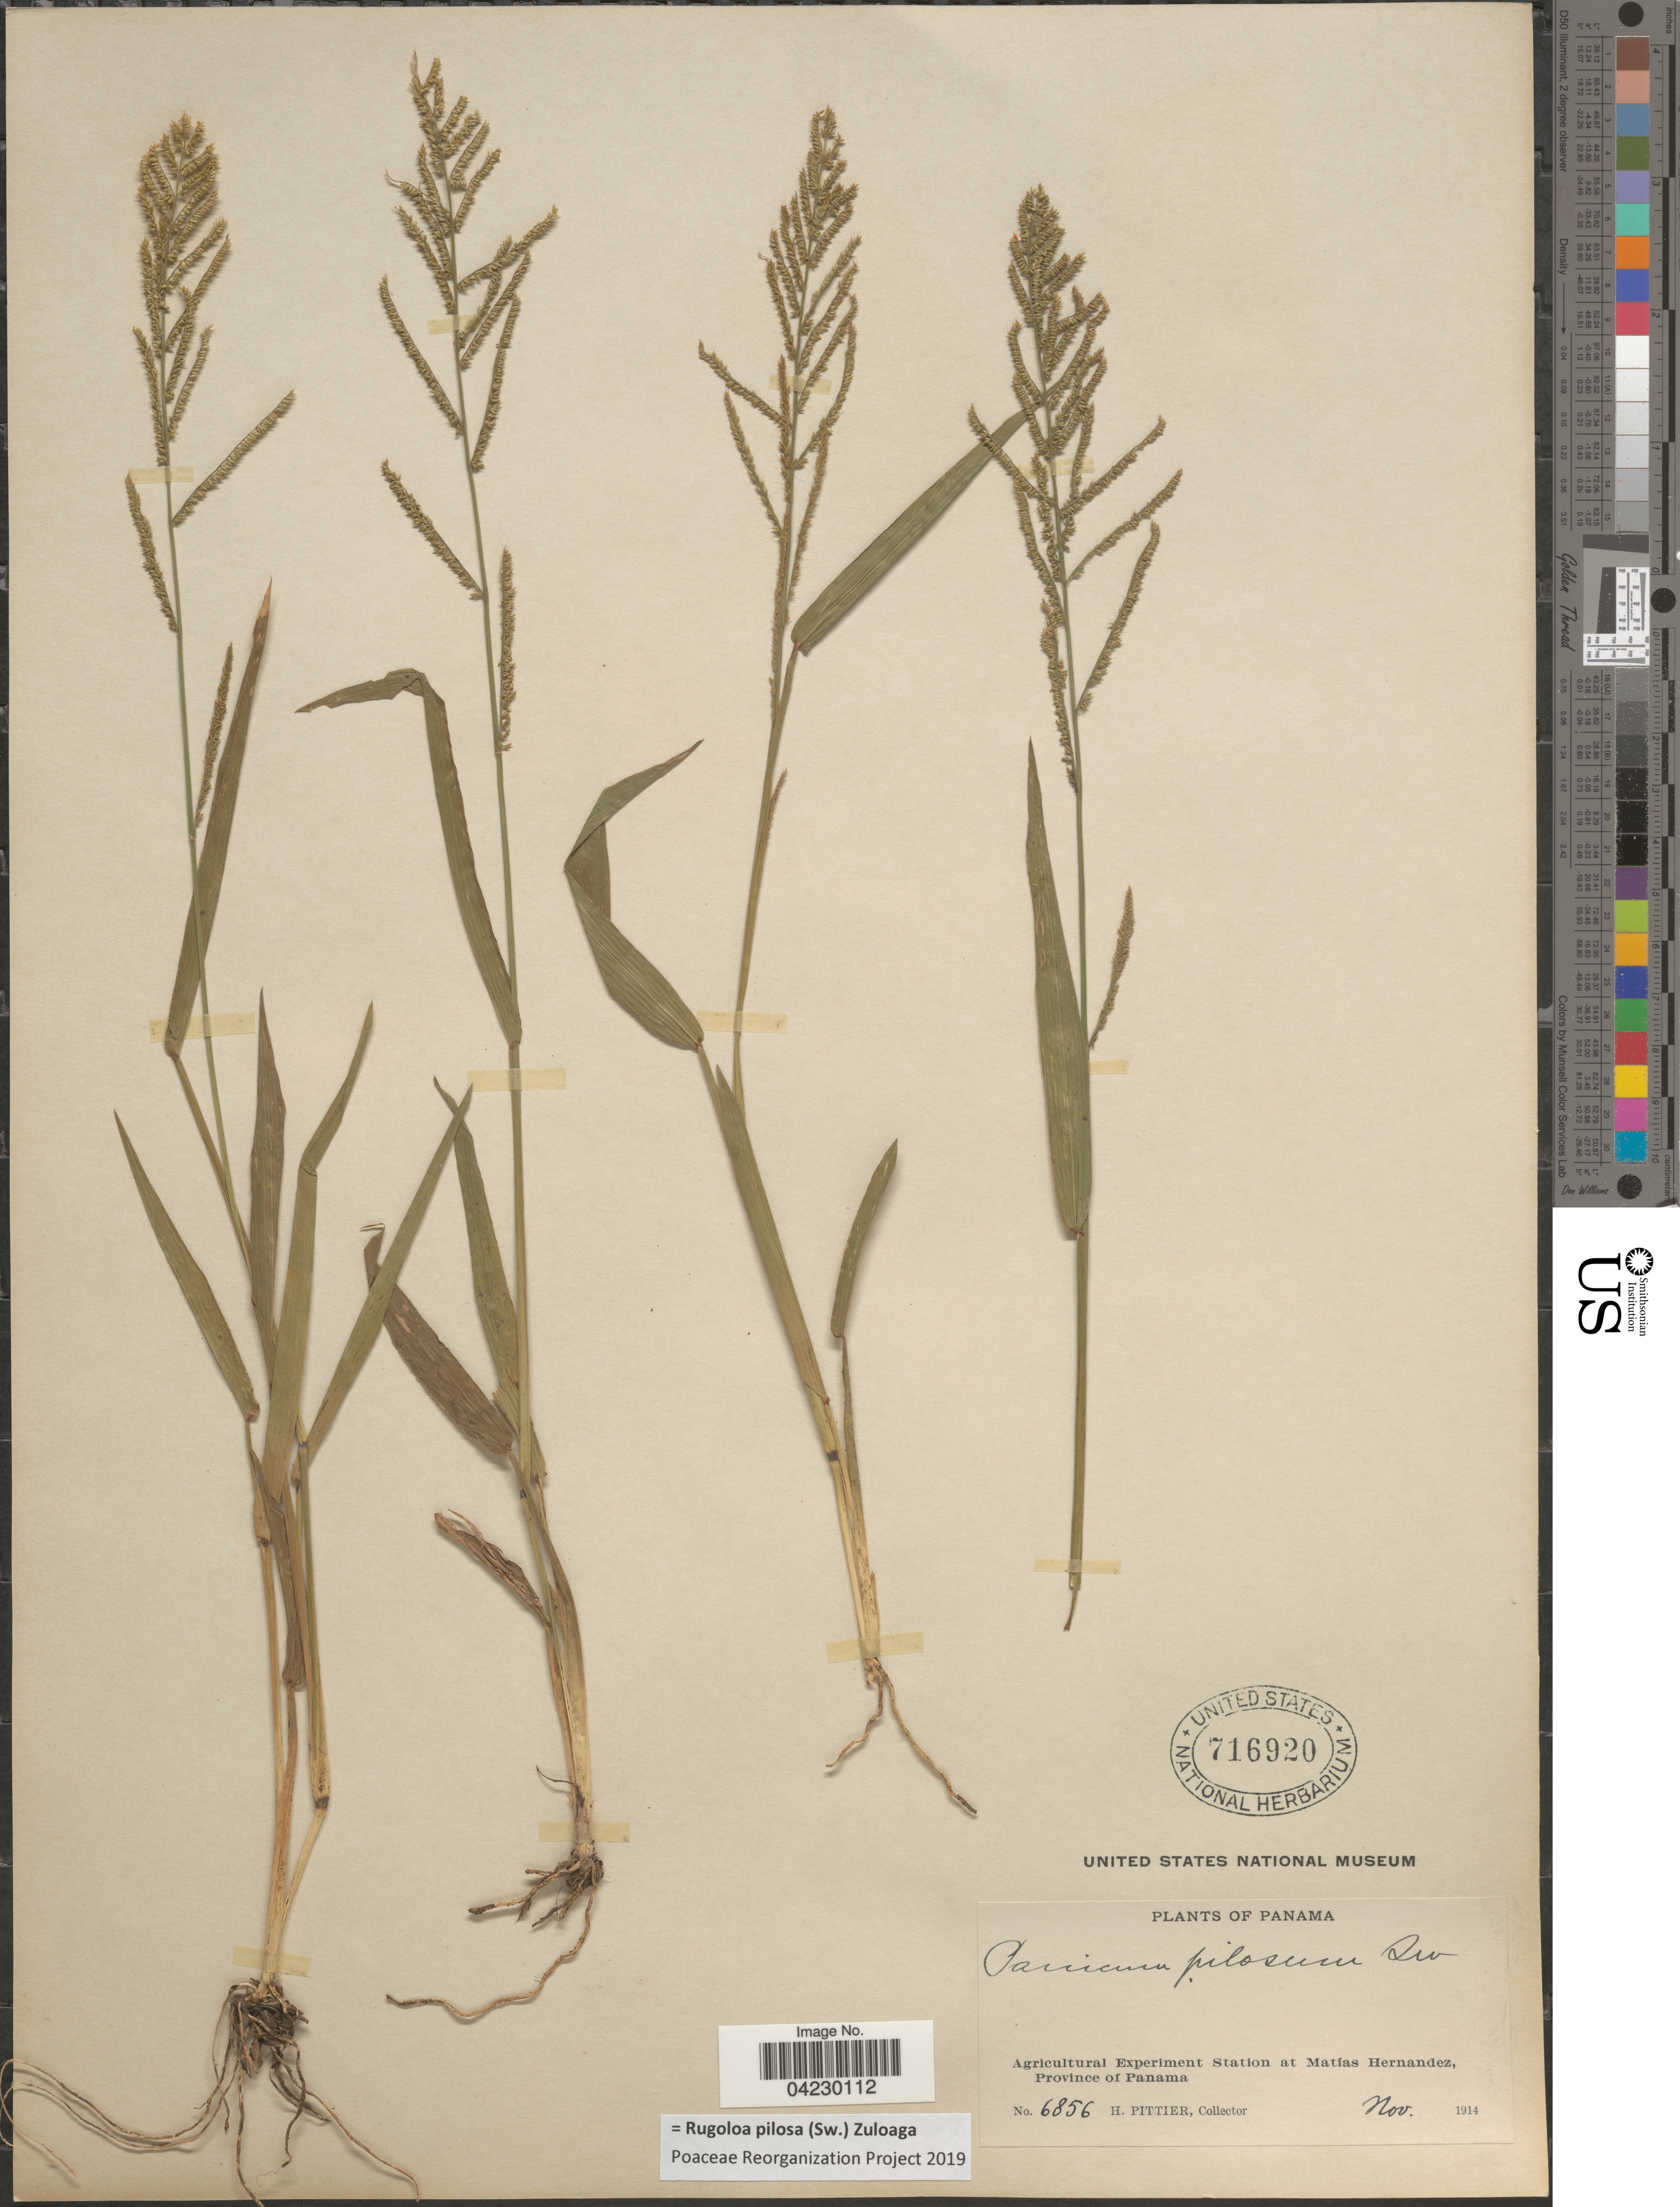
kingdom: Plantae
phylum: Tracheophyta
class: Liliopsida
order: Poales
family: Poaceae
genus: Rugoloa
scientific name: Rugoloa pilosa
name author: (Sw.) Zuloaga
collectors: H. F. Pittier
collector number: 6856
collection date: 1914-11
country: Panama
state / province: Panamá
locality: Agricultural Experiment Station at Matías Hernandez.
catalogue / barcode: US 716920